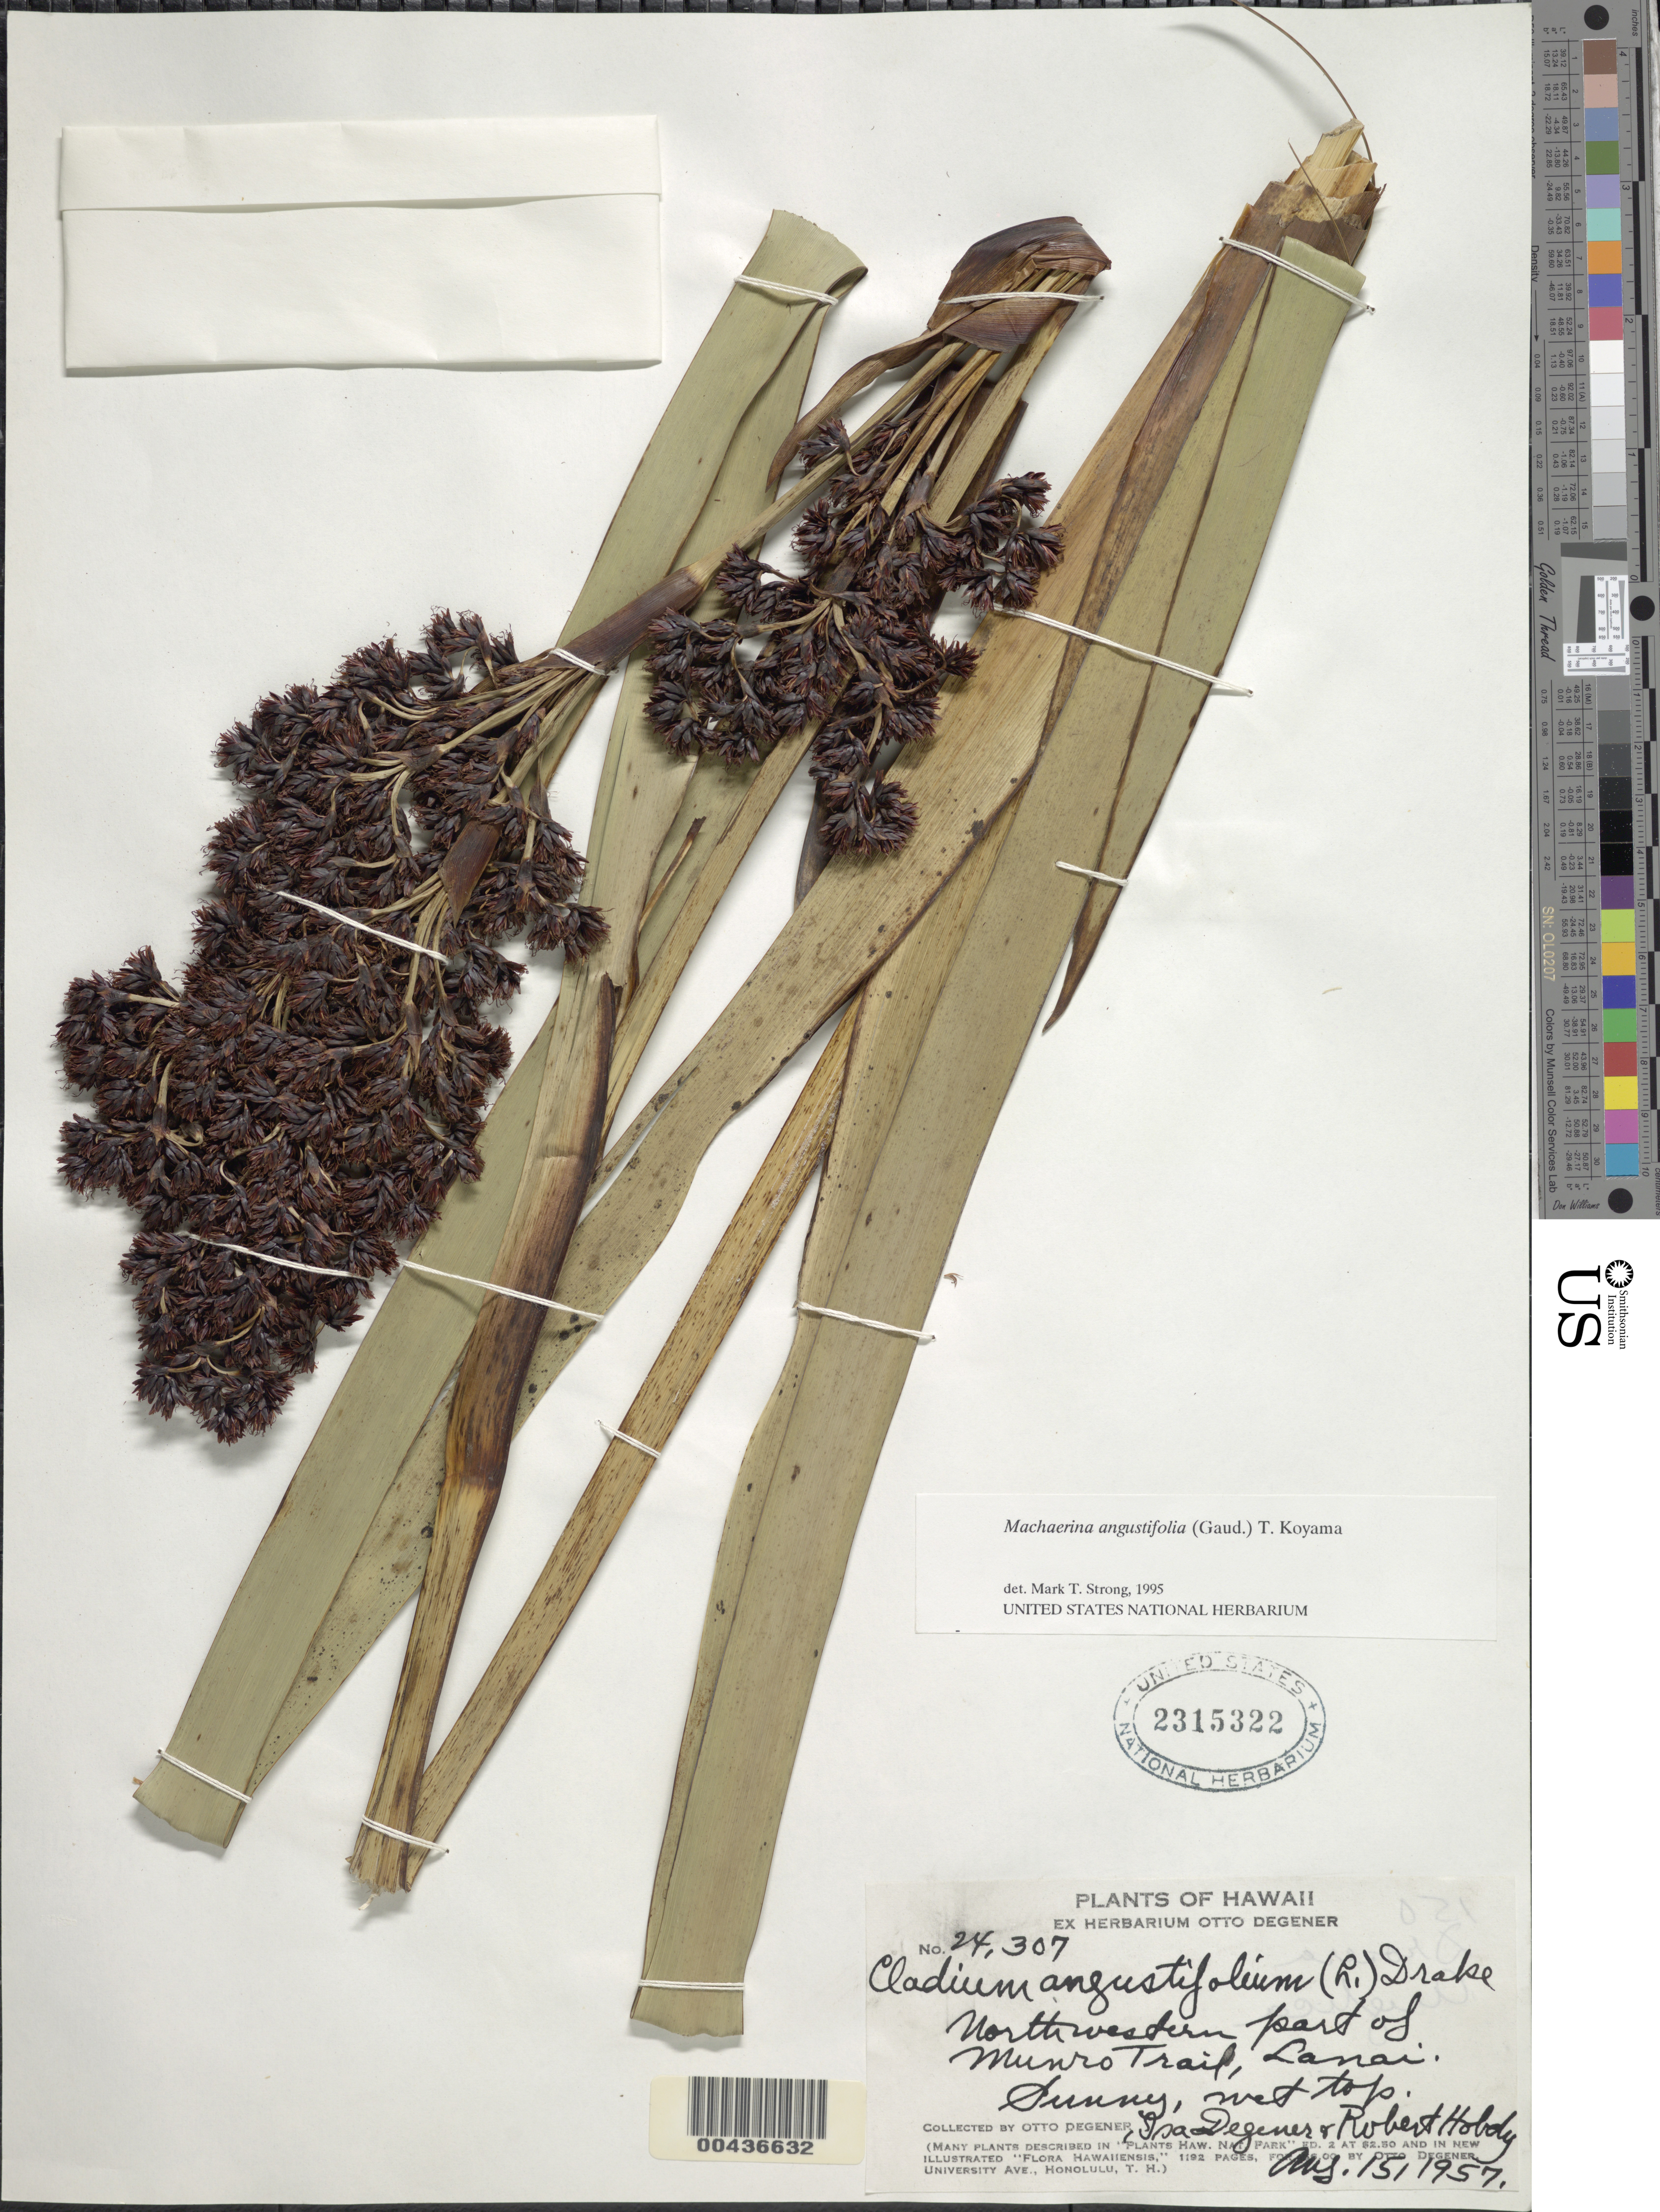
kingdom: Plantae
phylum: Tracheophyta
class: Liliopsida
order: Poales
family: Cyperaceae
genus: Machaerina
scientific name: Machaerina angustifolia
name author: (Gaudich.) T. Koyama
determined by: Strong, M. T., (US), Smithsonian Institution - National Museum of Natural History (UNITED STATES)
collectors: O. Degener, I. Degener & R. Hobdy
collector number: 24307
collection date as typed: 15 Aug 1957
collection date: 1957-08-15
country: United States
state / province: Hawaii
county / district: Maui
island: Lana'i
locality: Northwestern part of Munro Trail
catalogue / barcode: US 2315322